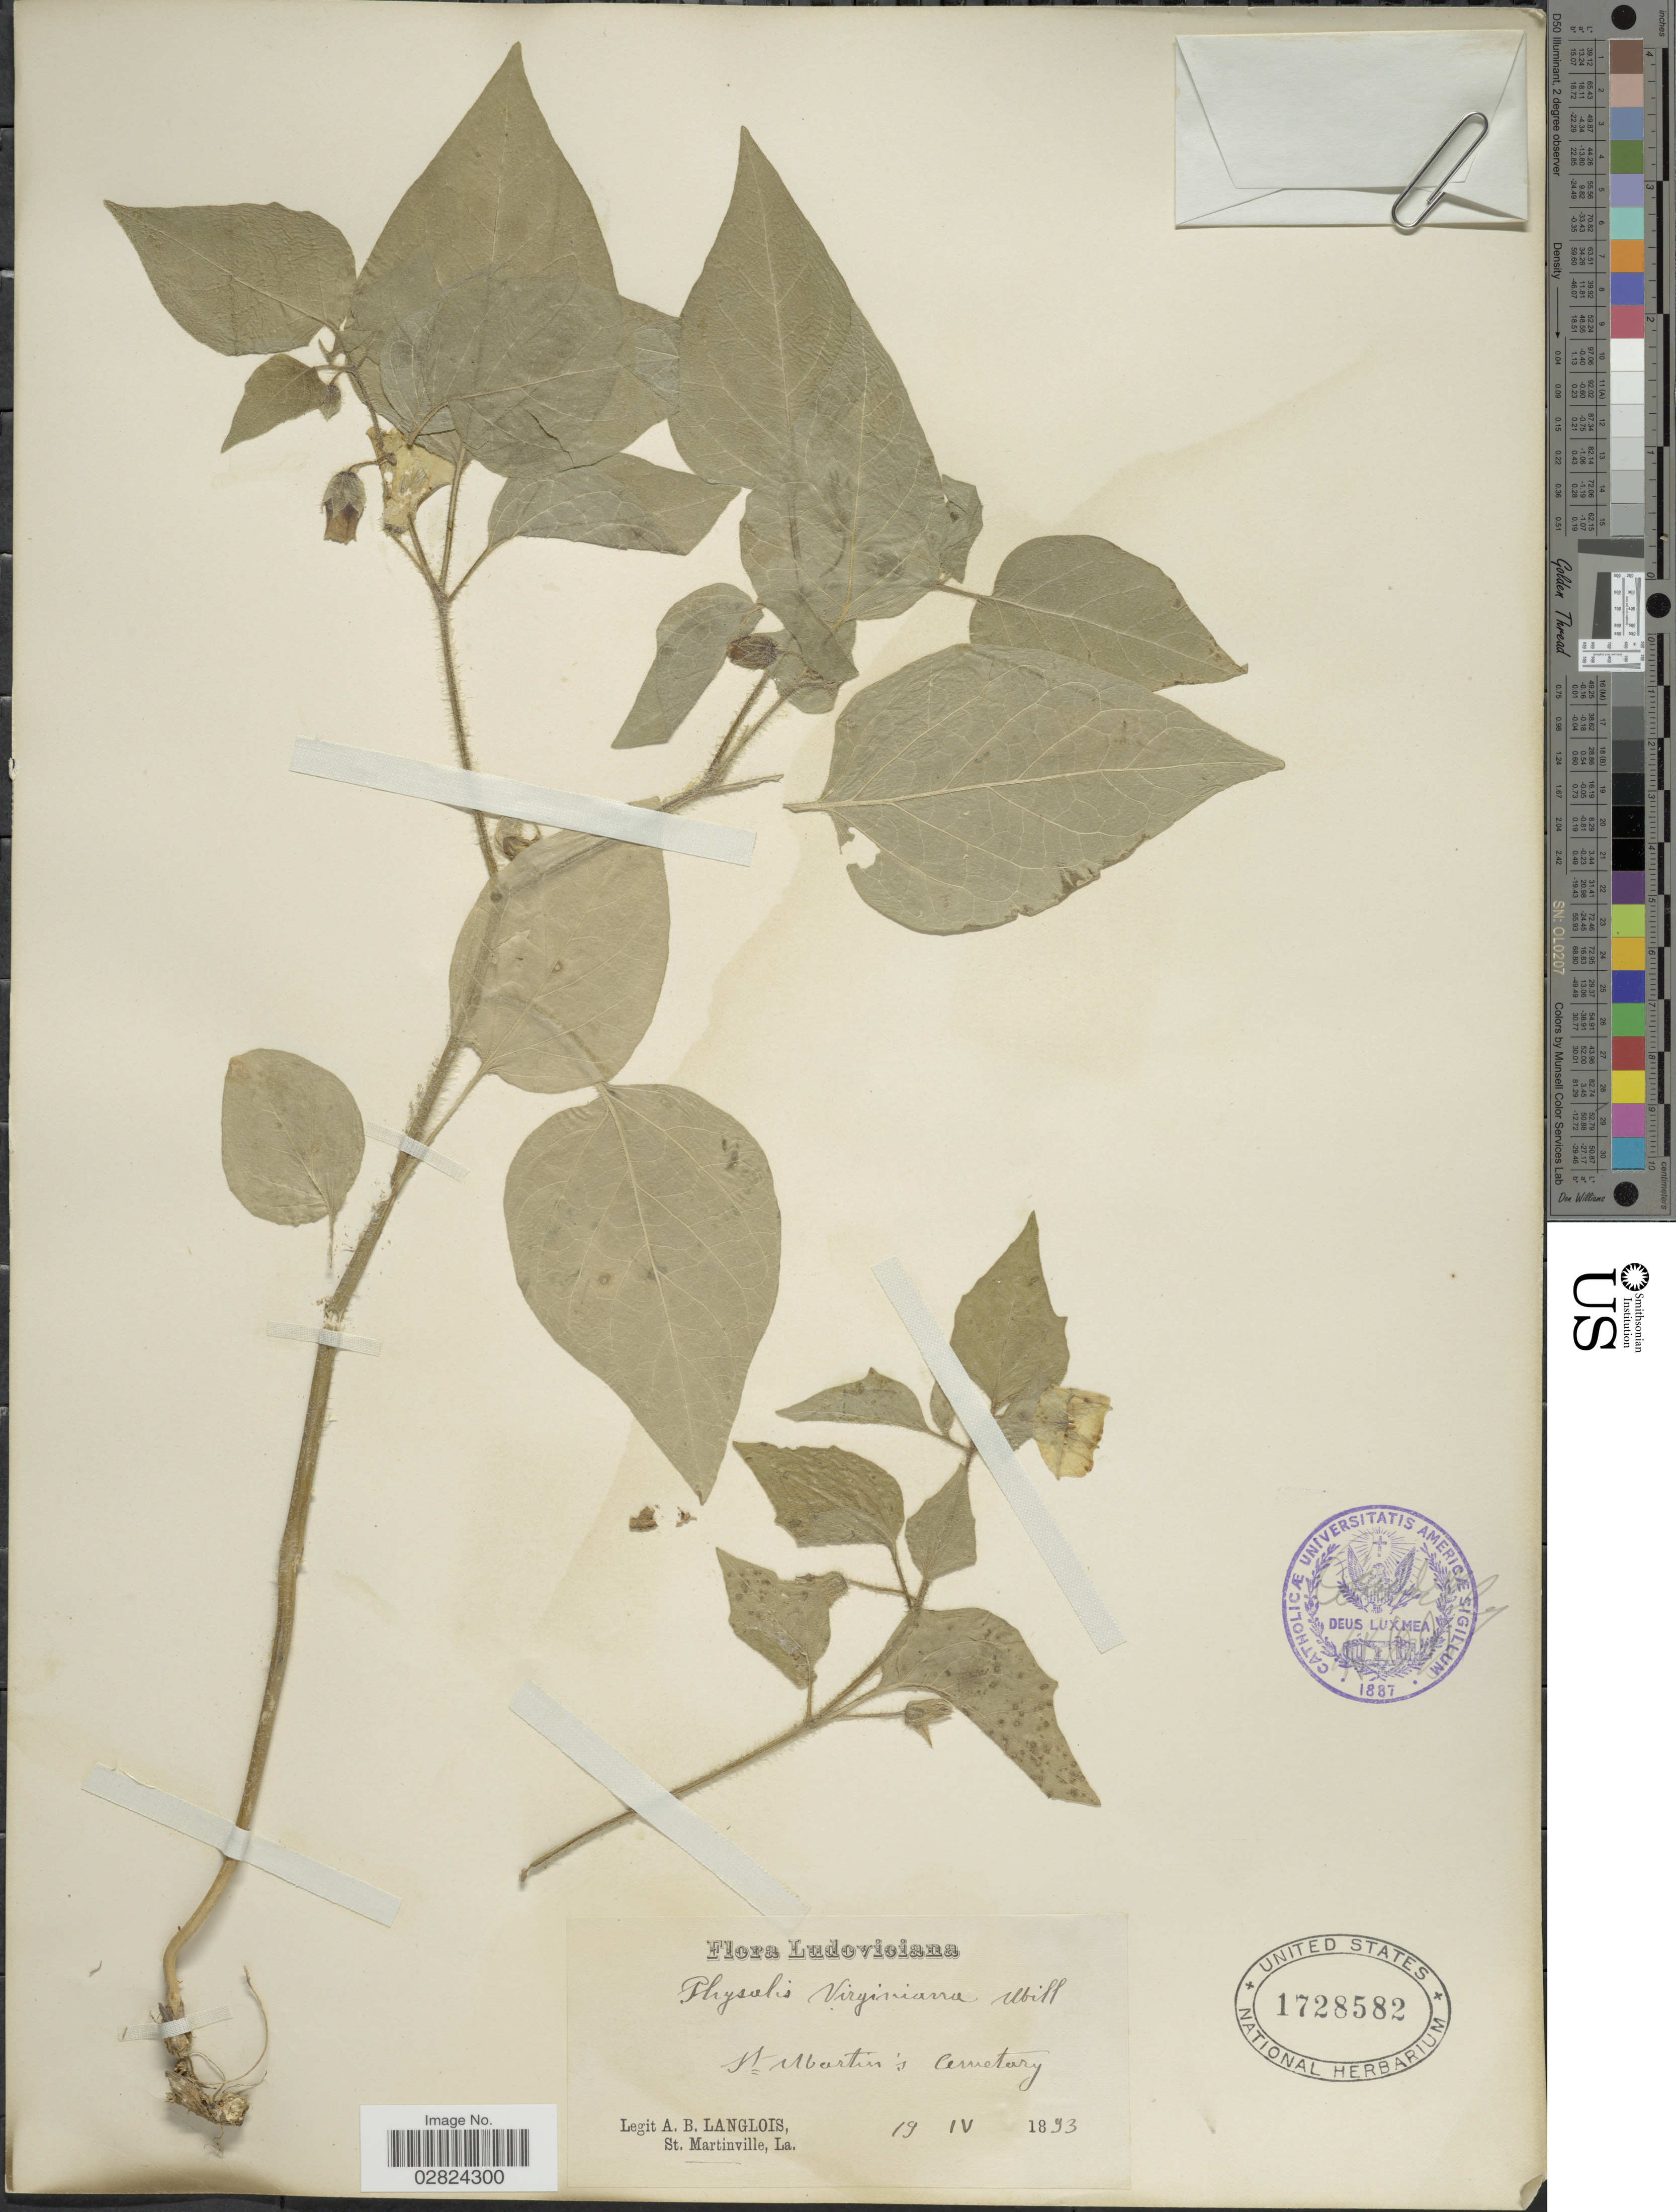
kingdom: Plantae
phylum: Tracheophyta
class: Magnoliopsida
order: Solanales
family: Solanaceae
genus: Physalis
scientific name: Physalis virginiana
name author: Mill.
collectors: A. Langlois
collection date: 1893-04-19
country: United States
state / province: Louisiana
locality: Ludoviciana, St Martin's Cemetary.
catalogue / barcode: US 1728582